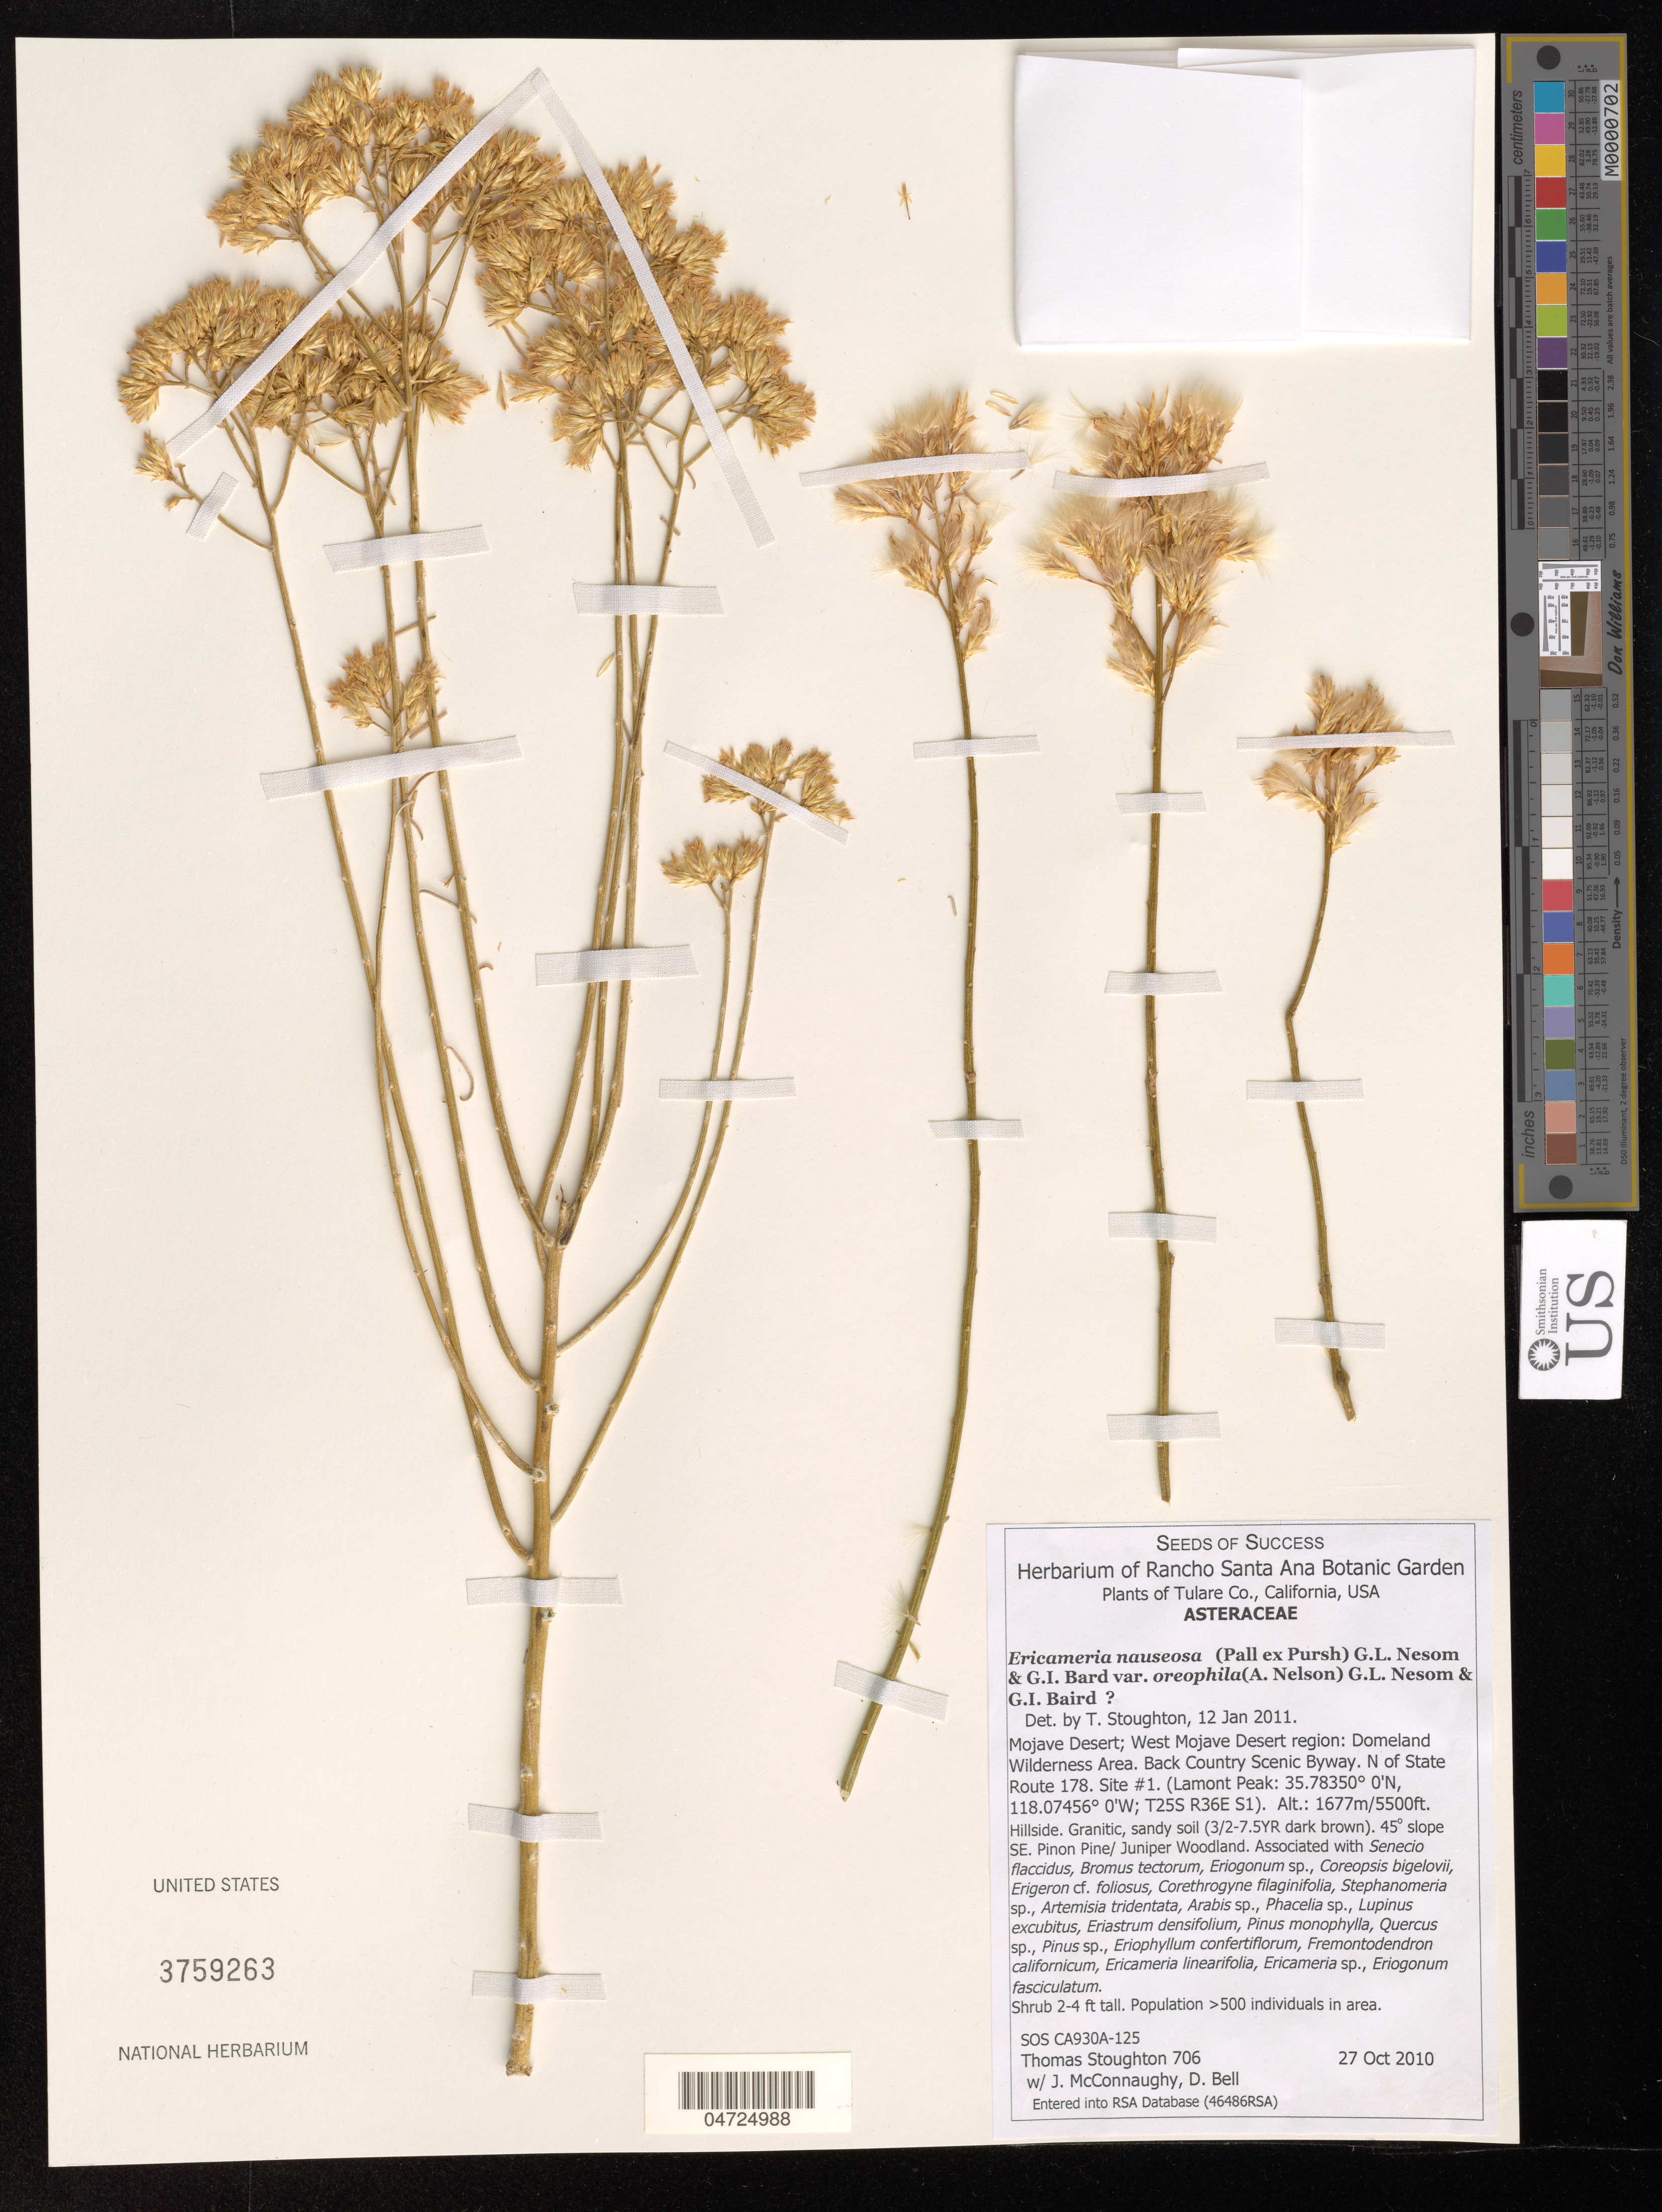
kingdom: Plantae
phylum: Tracheophyta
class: Magnoliopsida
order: Asterales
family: Asteraceae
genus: Ericameria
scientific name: Ericameria nauseosa var. oreophila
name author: (A. Nelson) G.L. Nesom & G.I. Baird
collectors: T. Stoughton, J. McConnaughy & D. Bell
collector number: SOS CA930A-125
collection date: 2010-10-27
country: United States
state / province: California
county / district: Tulare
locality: Mojave Desert; West Mojave Desert region: Domeland Wilderness area. Back Country Scenic Byway. N of State Route 178. Site #1- Lemont Peak.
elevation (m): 1676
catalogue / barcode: US 3759263